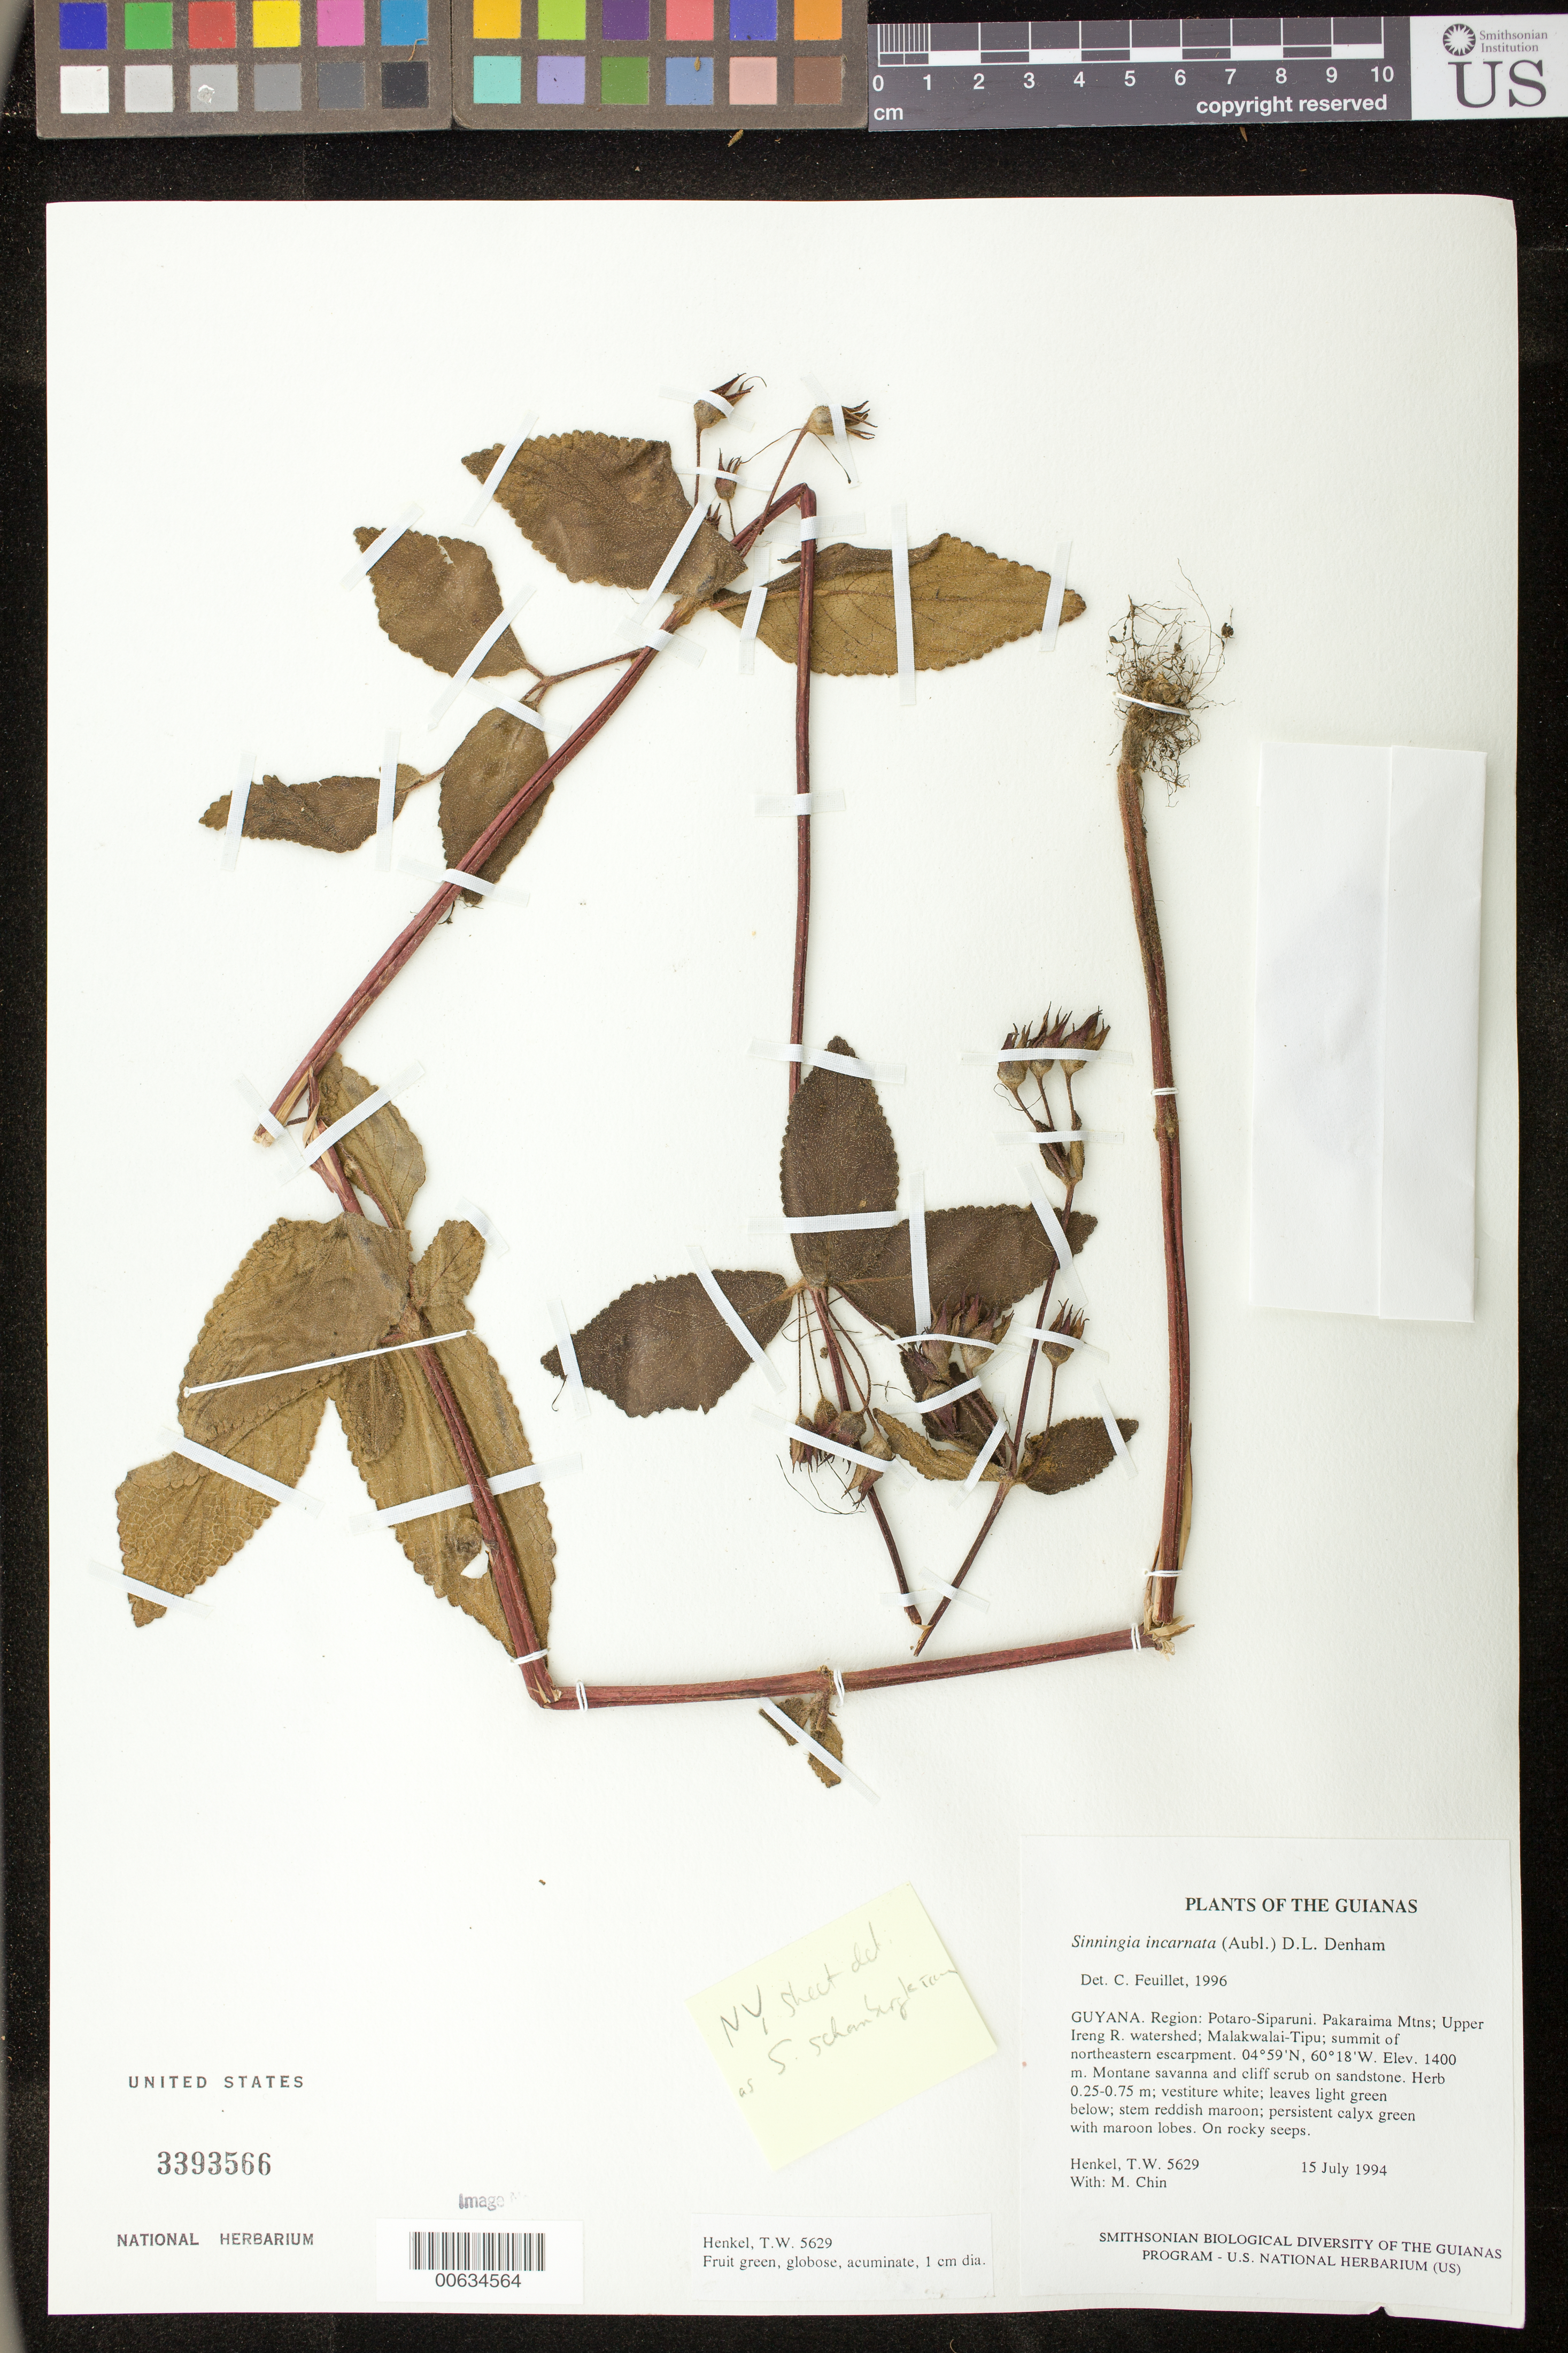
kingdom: Plantae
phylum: Tracheophyta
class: Magnoliopsida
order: Lamiales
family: Gesneriaceae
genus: Sinningia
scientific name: Sinningia incarnata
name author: (Aubl.) D.L. Denham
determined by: Skog, Laurence E.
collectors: T. Henkel & M. Chin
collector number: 5629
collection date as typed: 15 Jul 1994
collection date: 1994-07-15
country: Guyana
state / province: Potaro-Siparuni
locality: Pakaraima Mts.; upper Ireng R. watershed, Malakwalai-Tipu, summit of northeastern escarpment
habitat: Montane savanna and cliff scrub on sandstone; on rocky seeps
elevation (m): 1400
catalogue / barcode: US 3393566